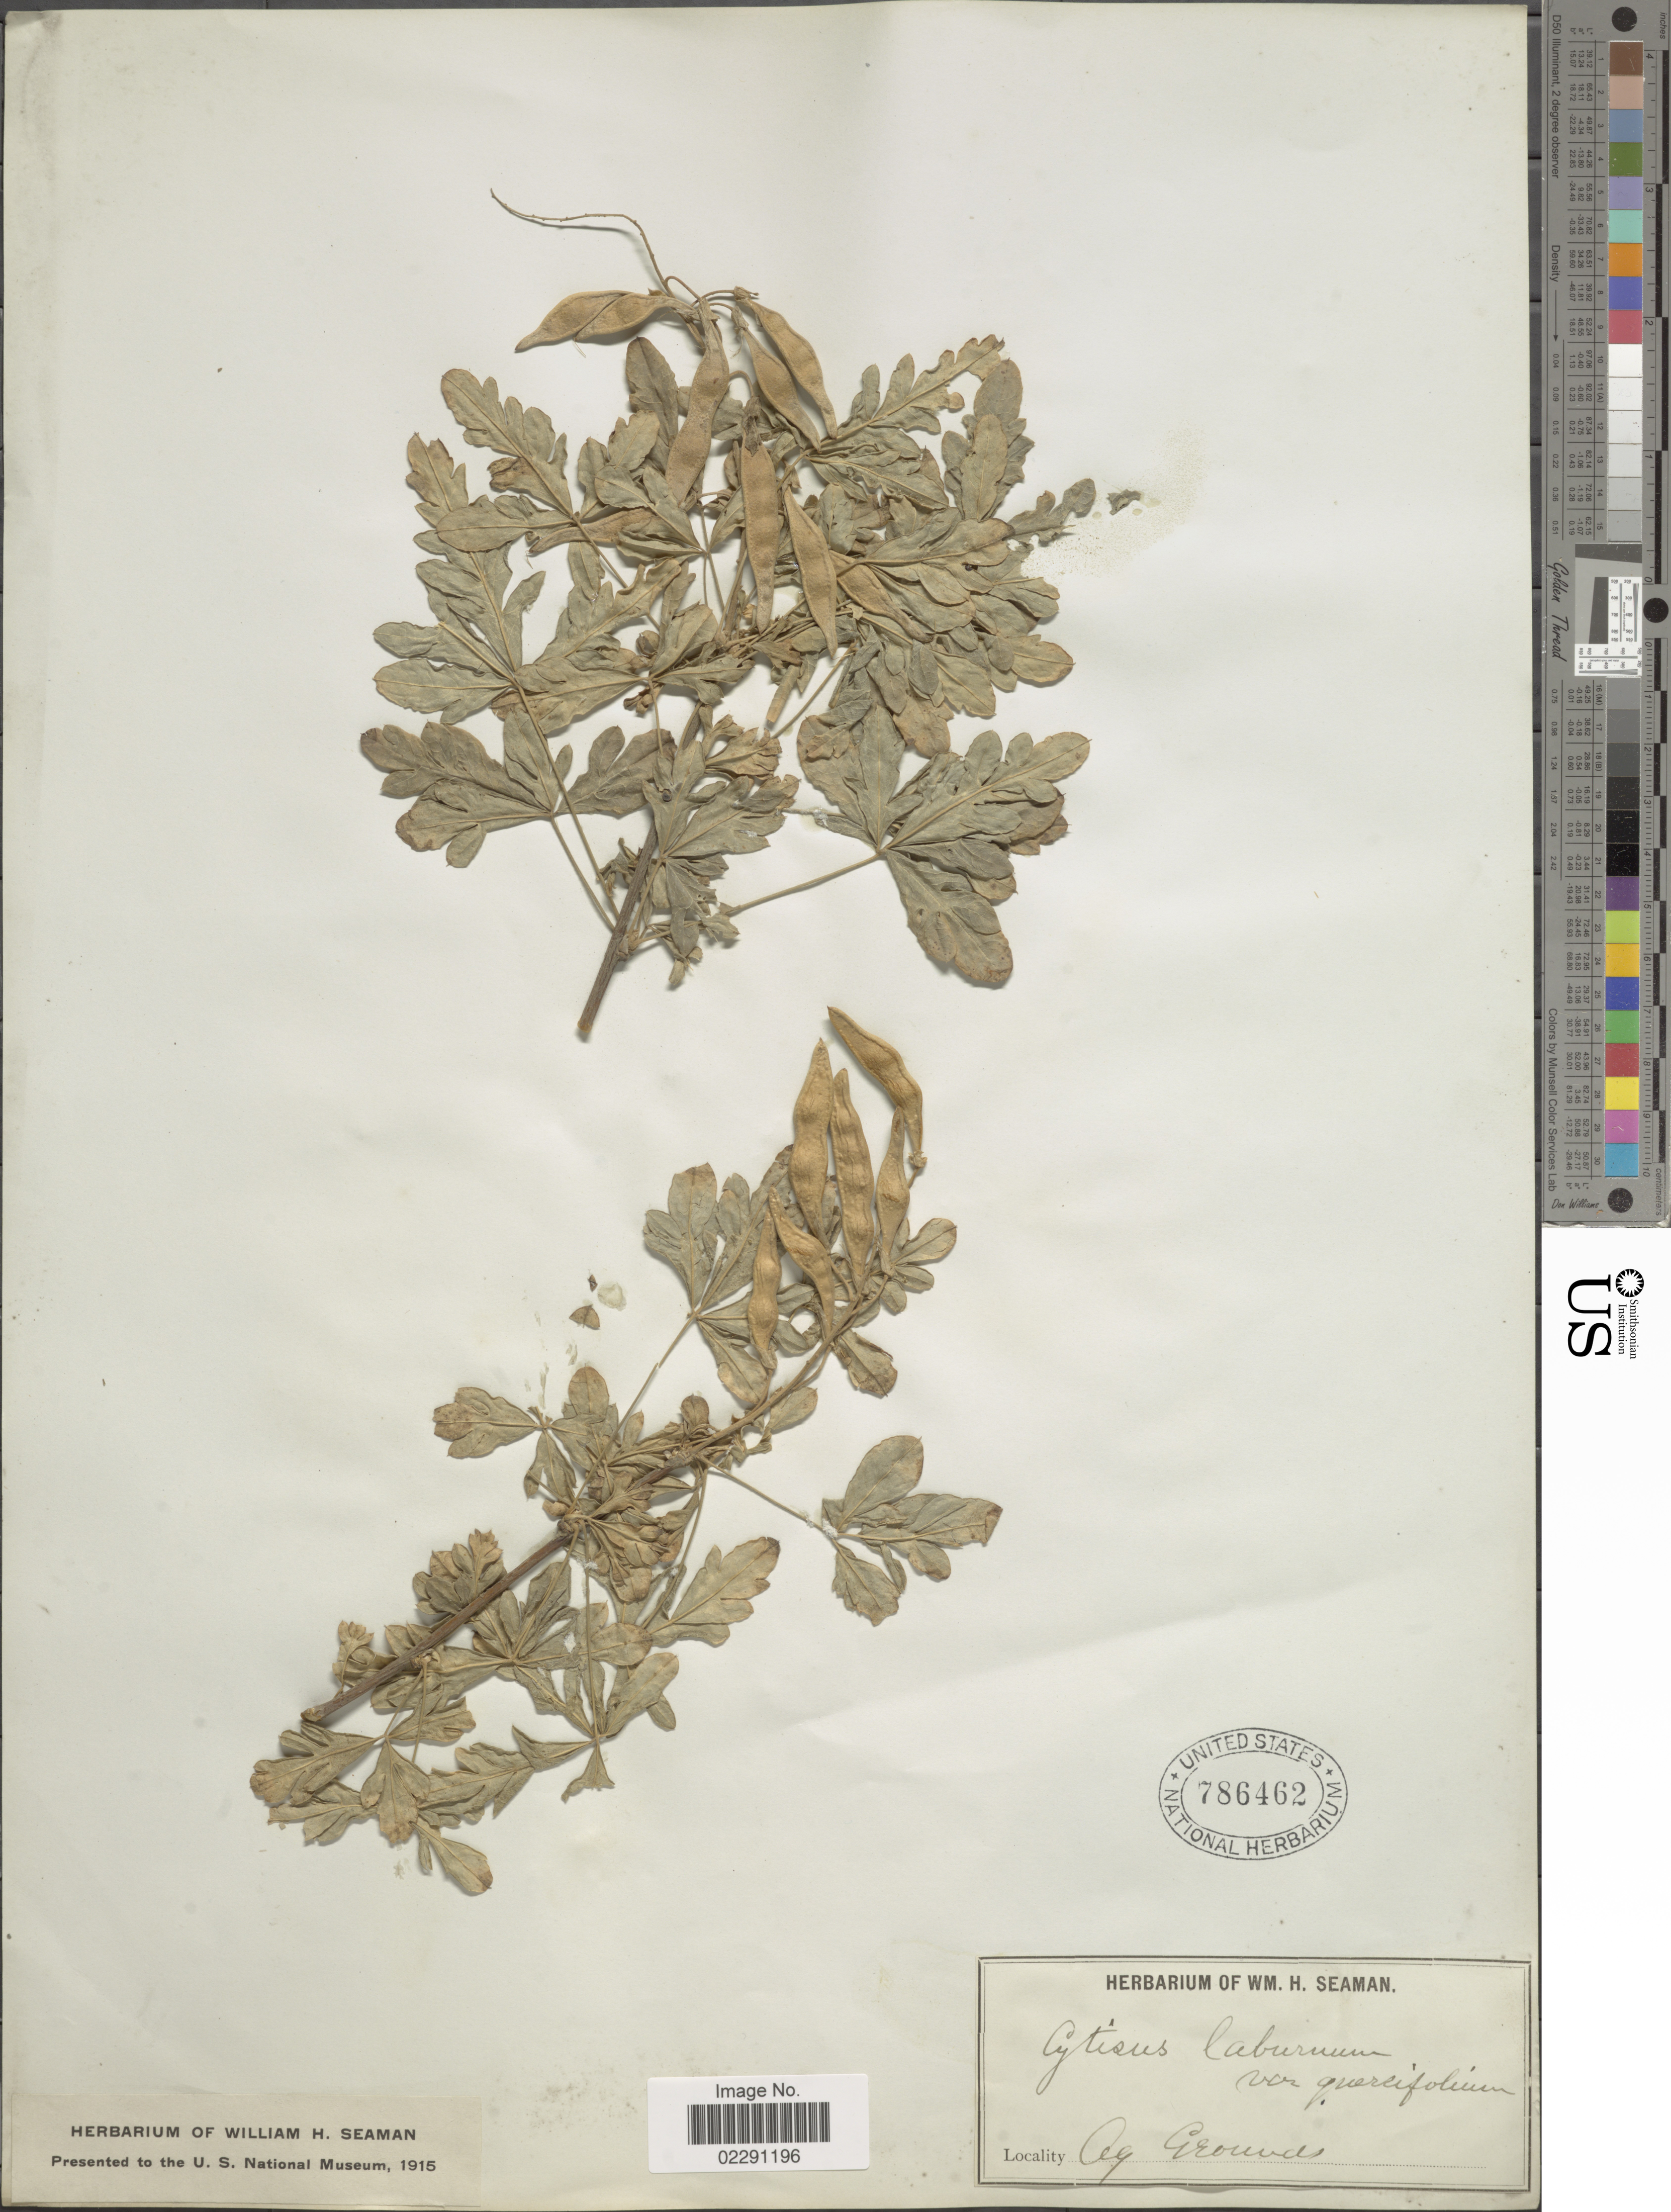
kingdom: Plantae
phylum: Tracheophyta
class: Magnoliopsida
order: Fabales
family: Fabaceae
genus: Cytisus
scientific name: Cytisus laburnum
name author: L.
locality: Cy Grounds. [interpreted]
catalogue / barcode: US 786462